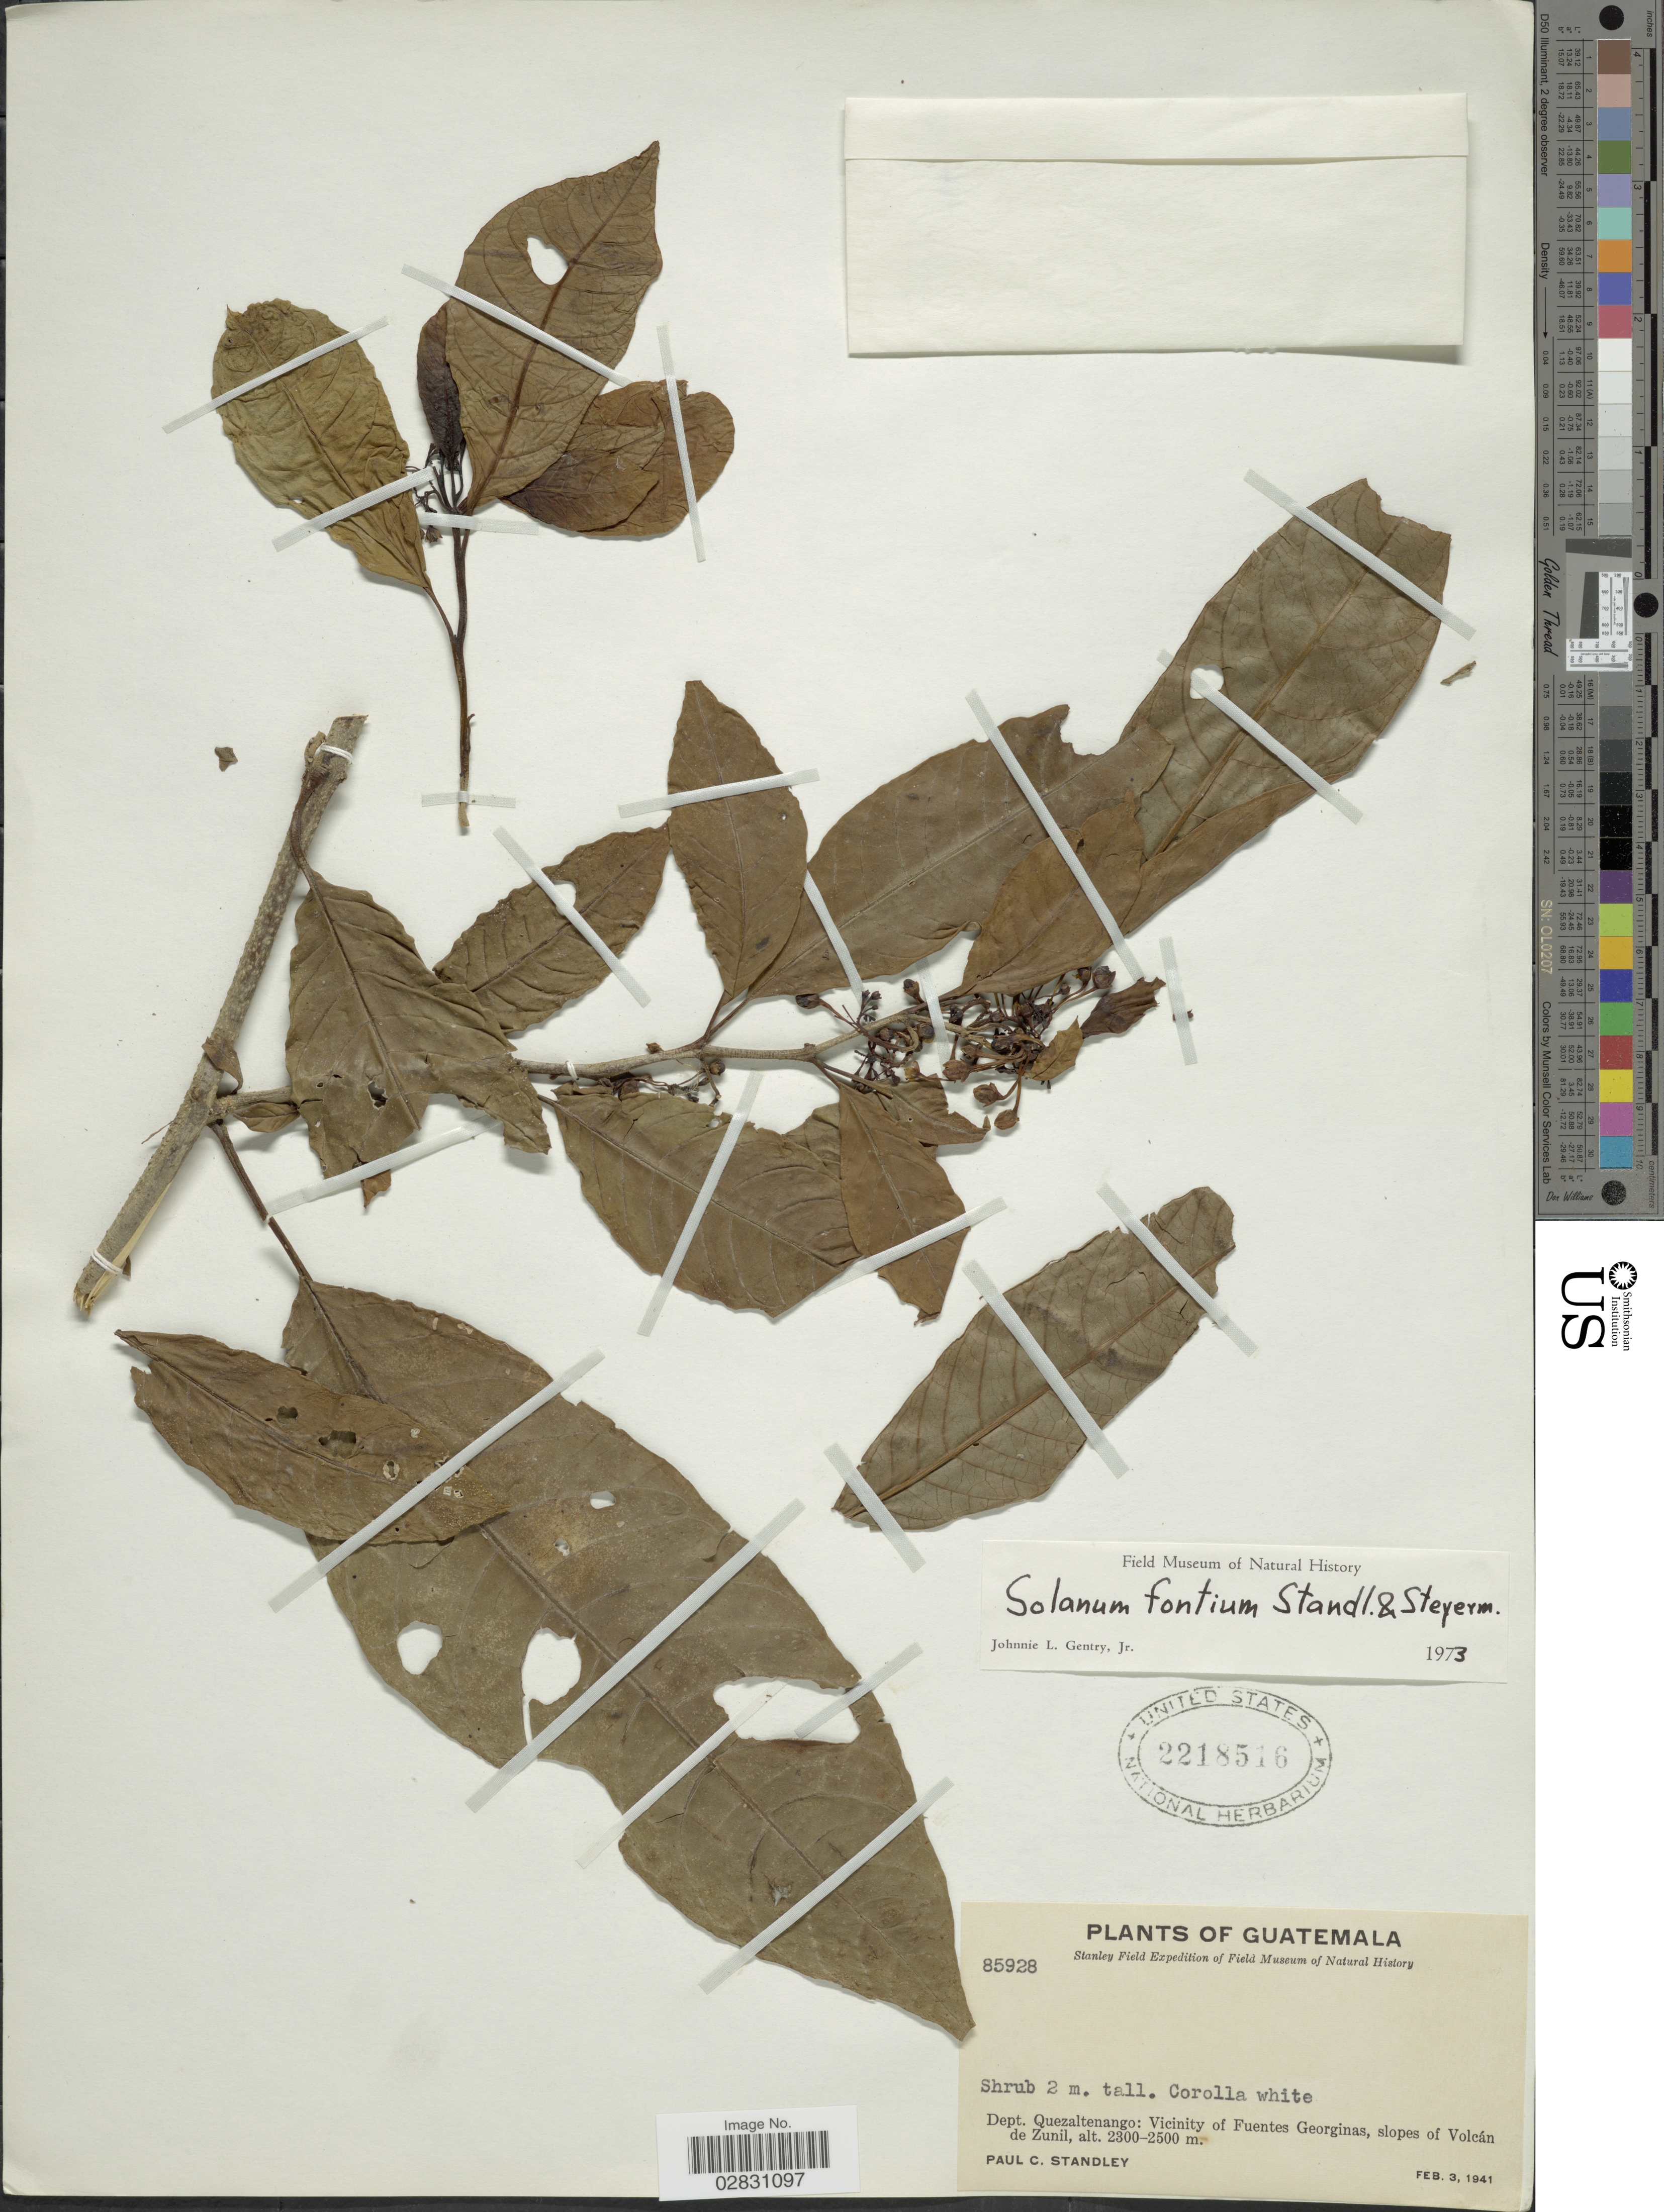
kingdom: Plantae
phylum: Tracheophyta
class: Magnoliopsida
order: Solanales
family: Solanaceae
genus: Solanum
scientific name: Solanum fontium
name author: Standl. & Steyerm.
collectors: P. C. Standley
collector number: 85928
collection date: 1941-02-03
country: Guatemala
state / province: Quetzaltenango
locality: Vicinity of Fuentes Georginas, slopes of Volcán de Zunil.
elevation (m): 2300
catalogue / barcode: US 2218516